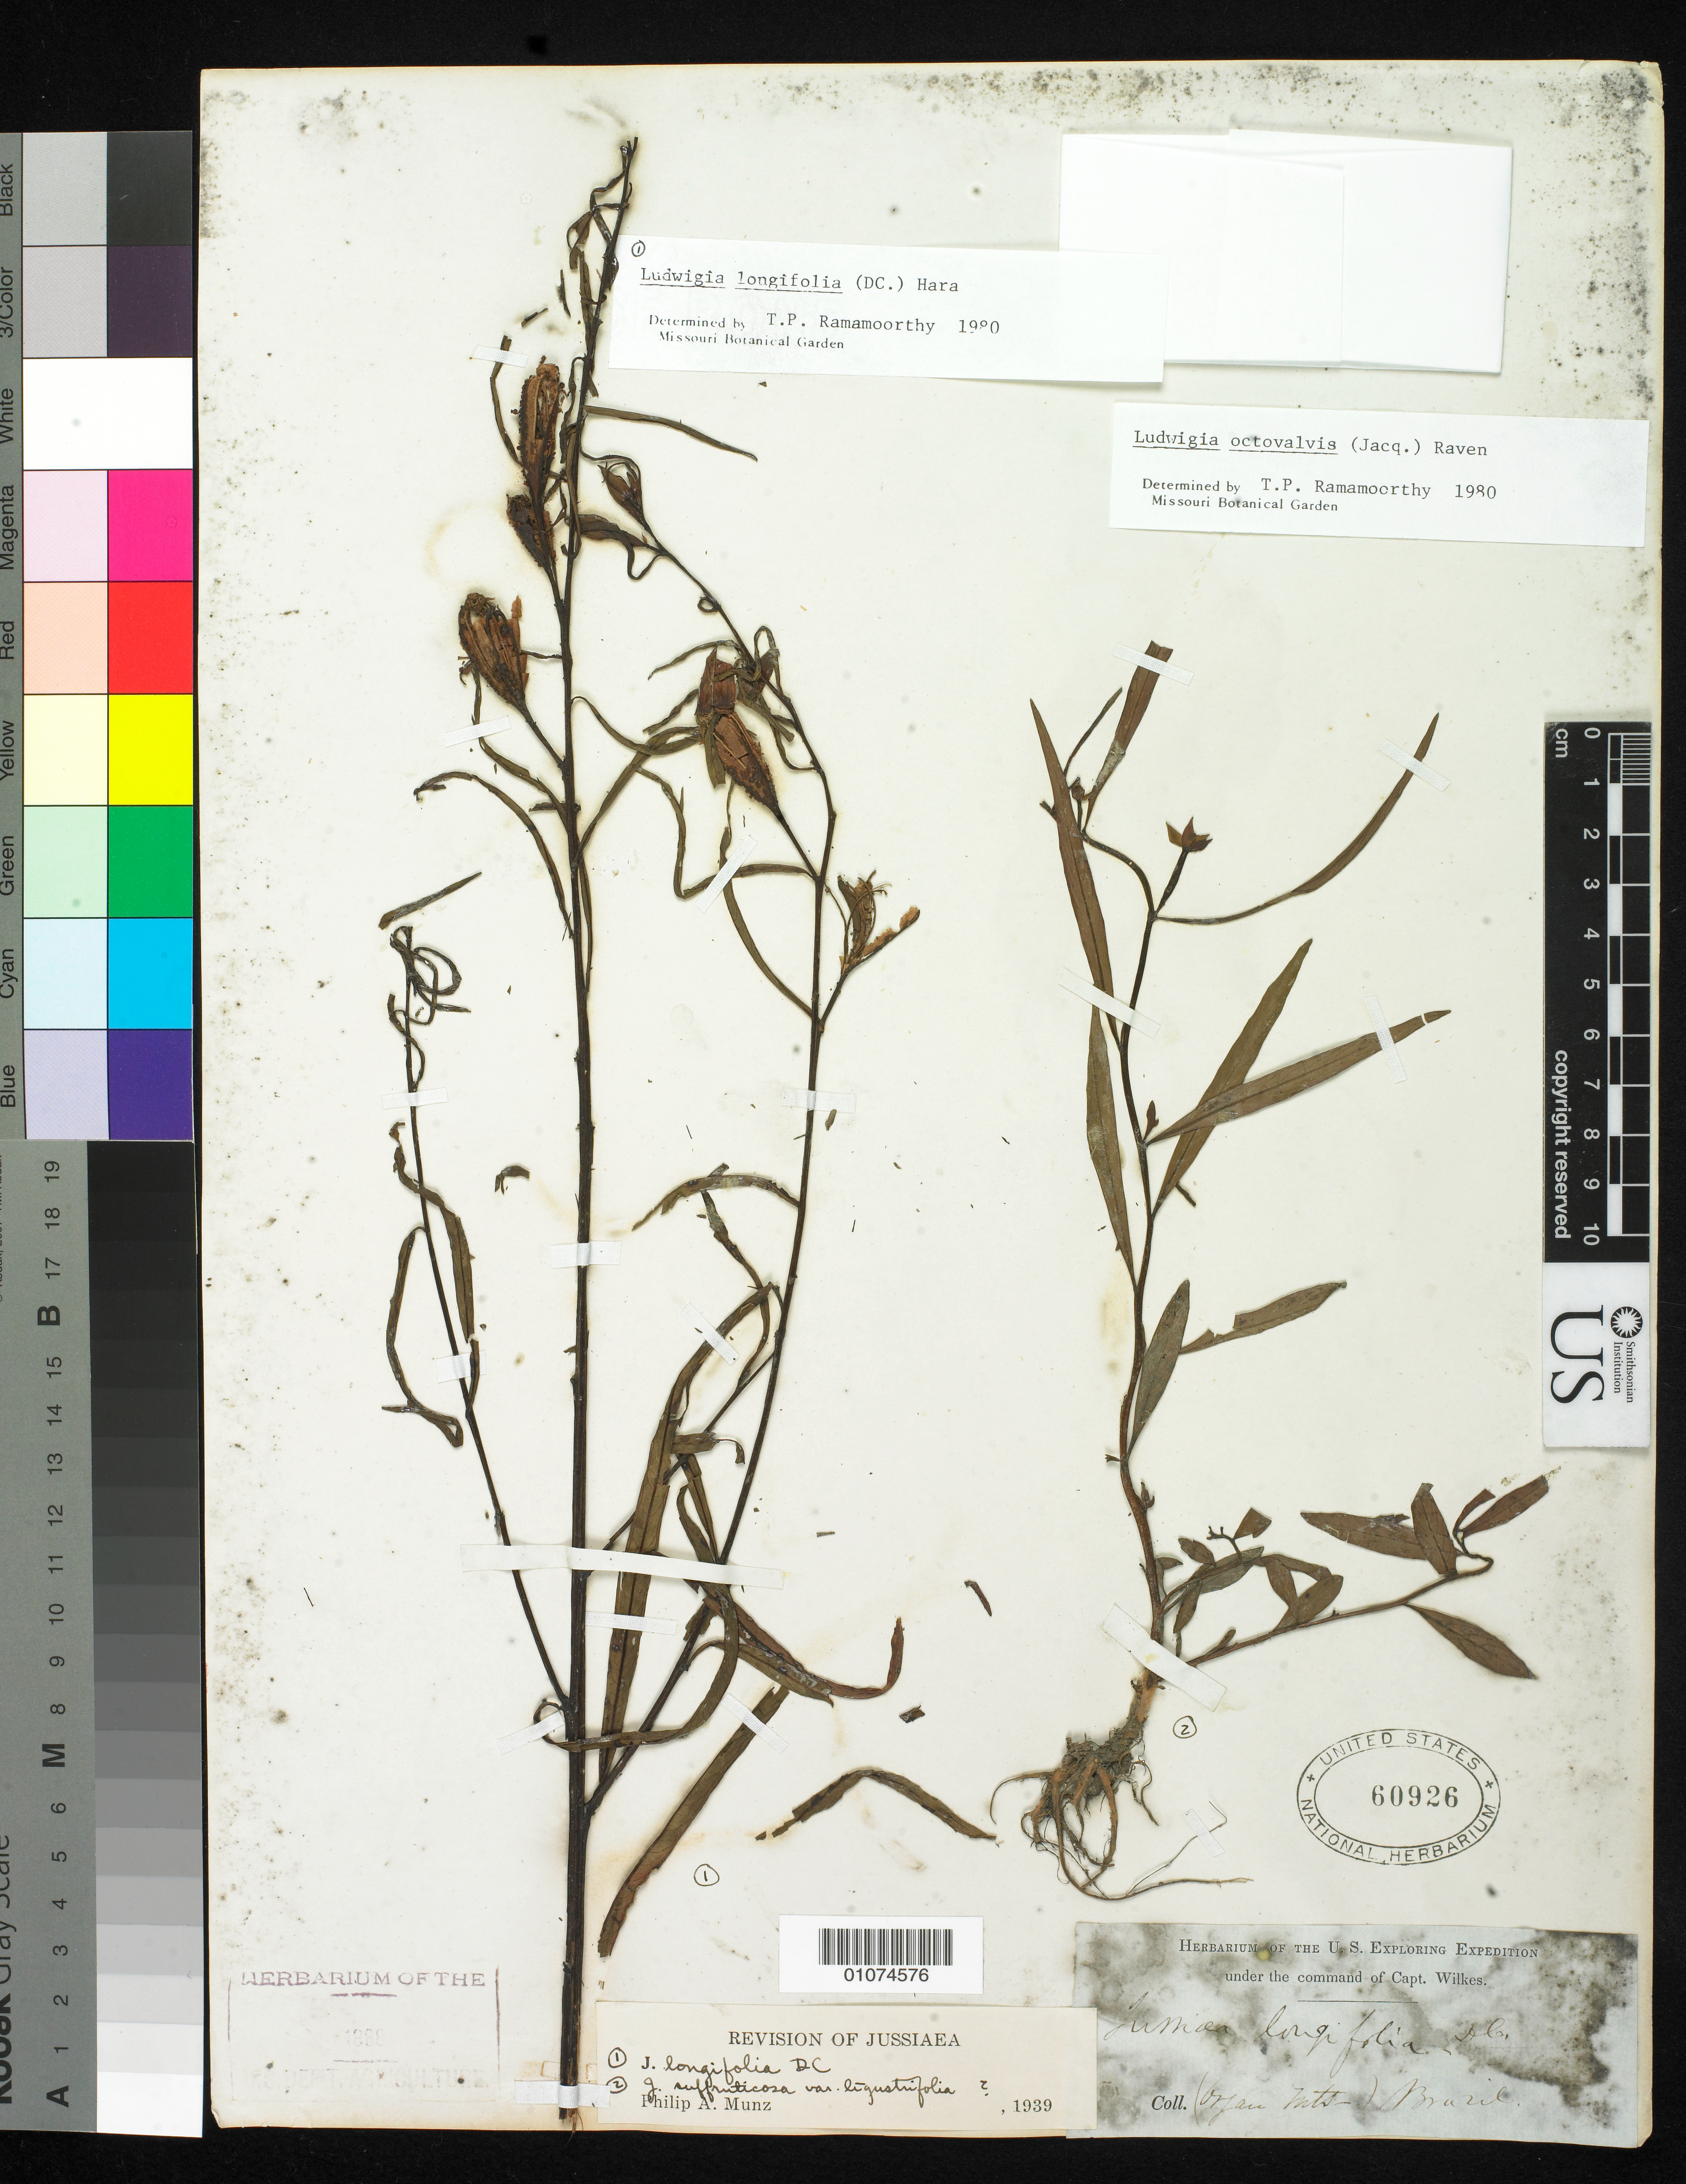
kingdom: Plantae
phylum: Tracheophyta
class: Magnoliopsida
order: Myrtales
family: Onagraceae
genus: Ludwigia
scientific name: Ludwigia longifolia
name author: (DC.) H. Hara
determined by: Ramamoorthy, T. P.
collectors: Wilkes Explor. Exped.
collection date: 1838/1842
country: Brazil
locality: Organ Mts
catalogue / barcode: US 60926